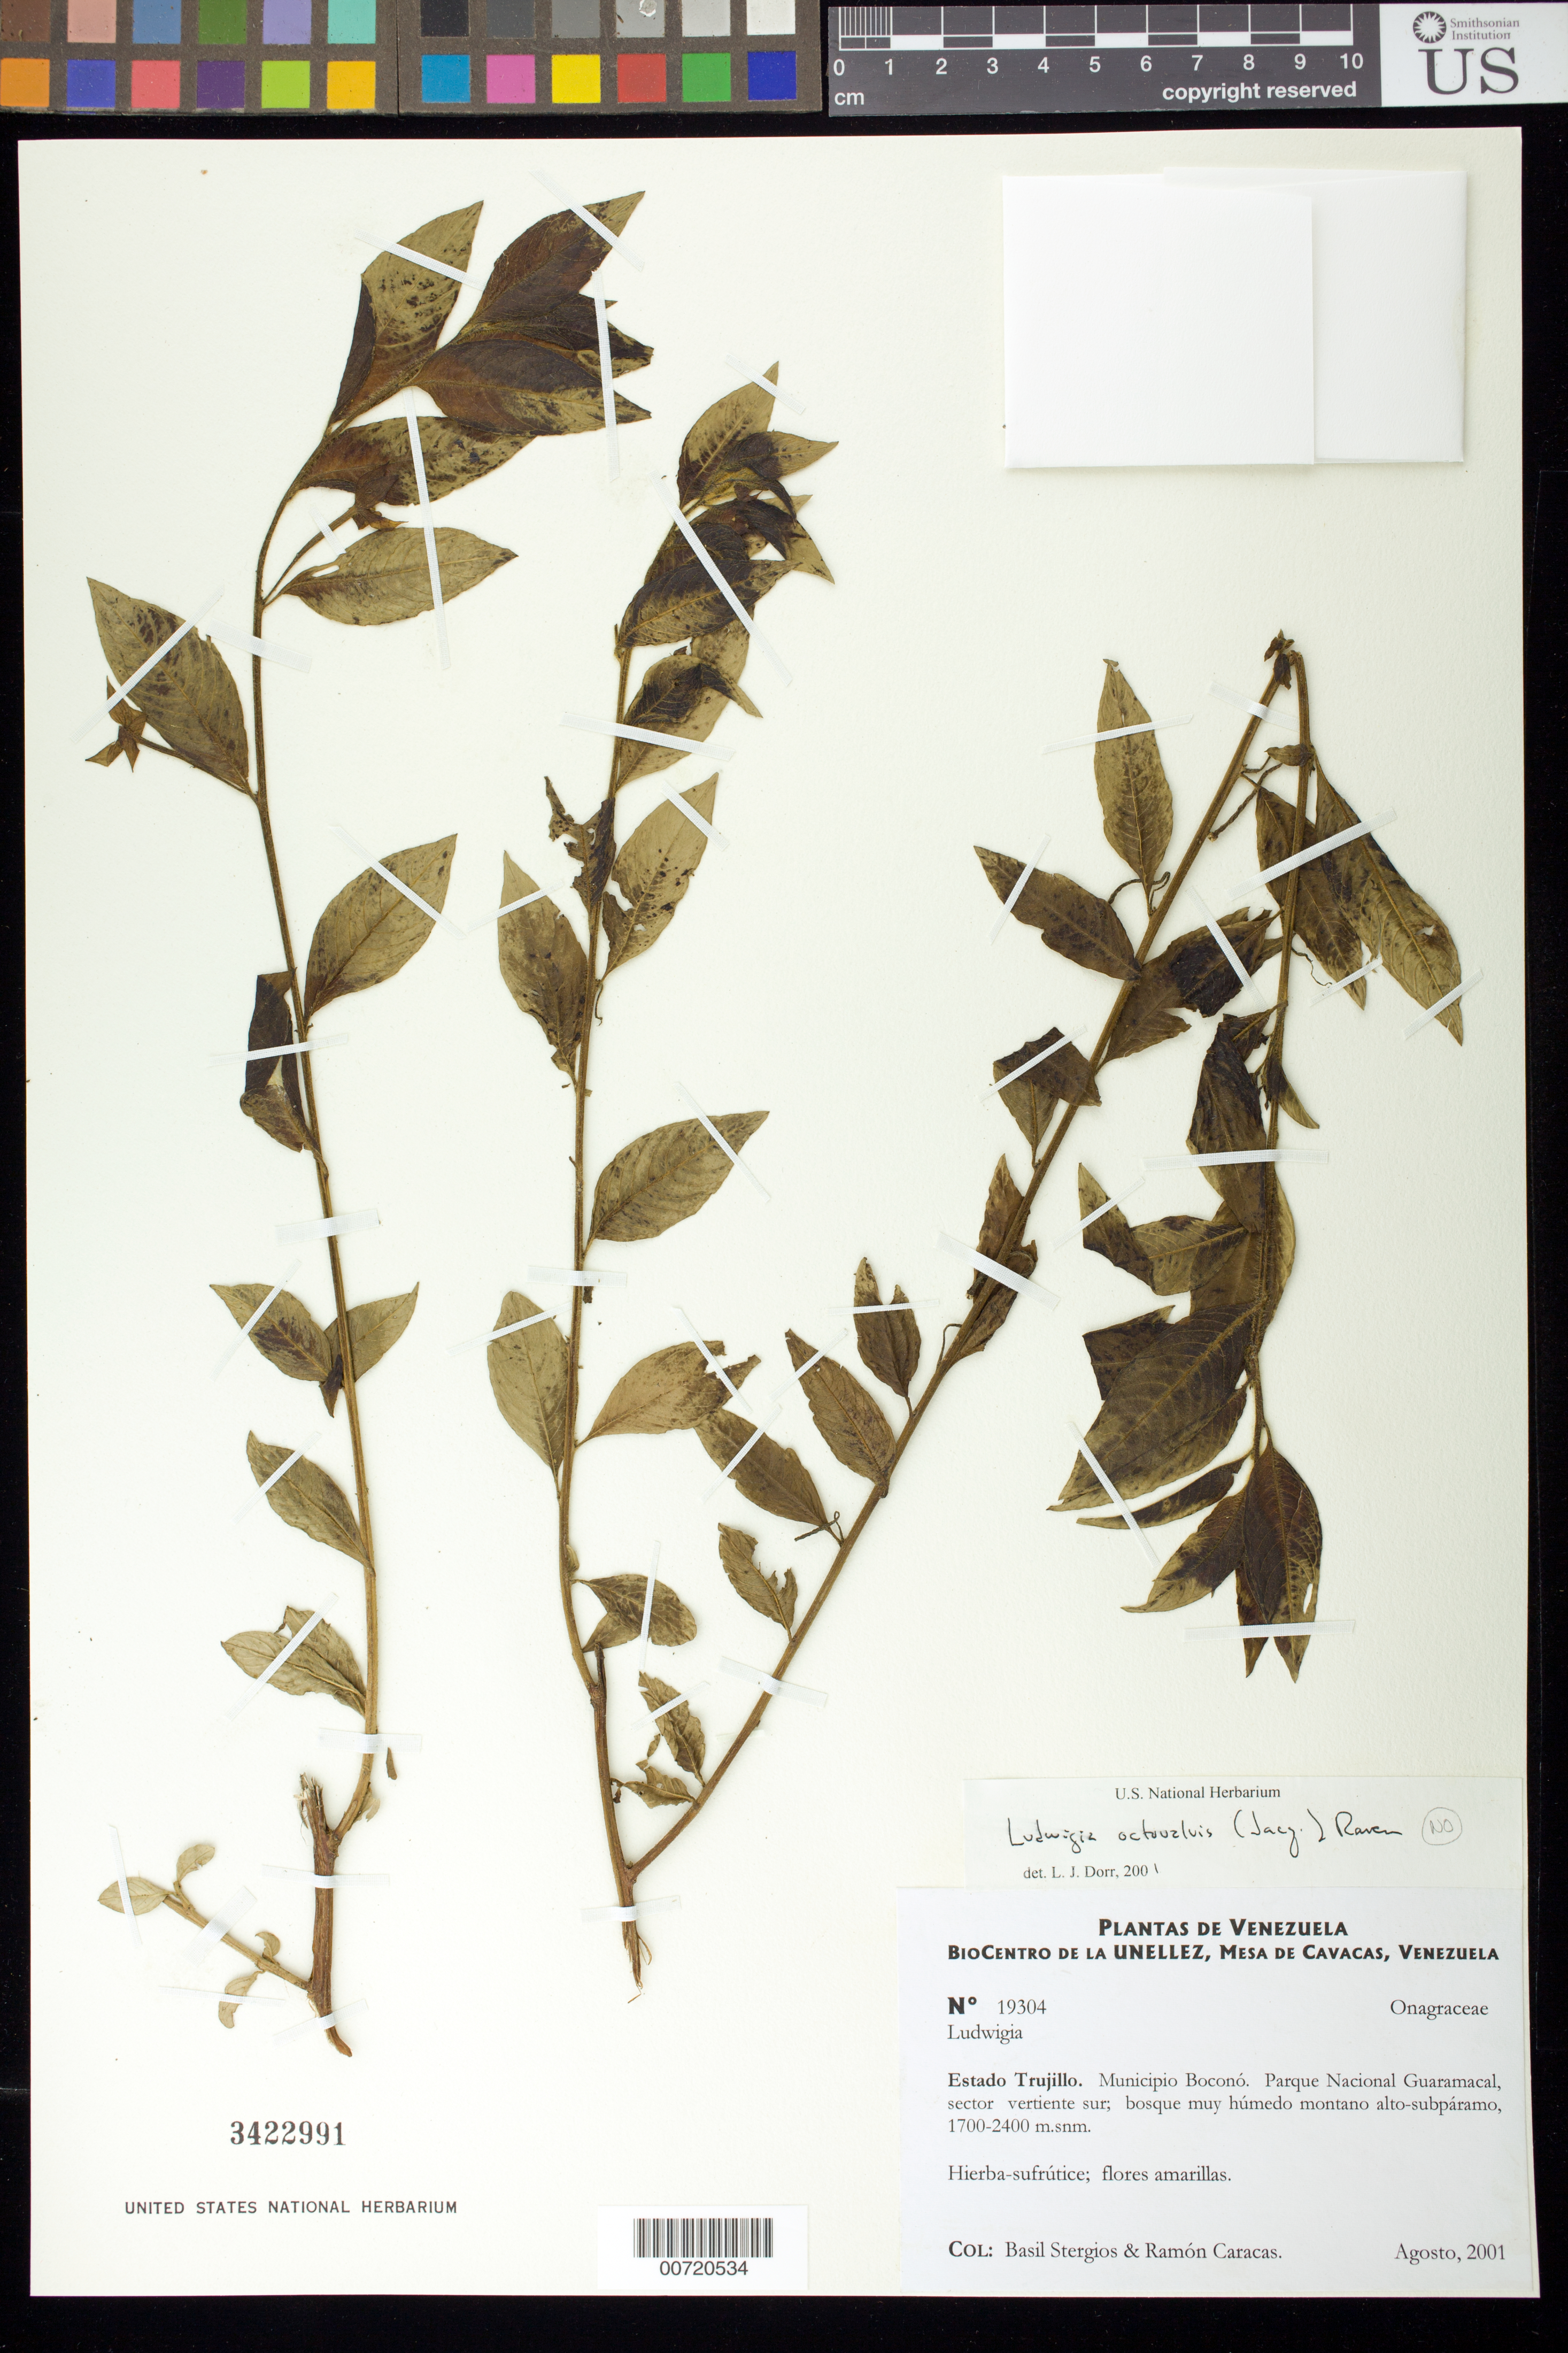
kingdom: Plantae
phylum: Tracheophyta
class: Magnoliopsida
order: Myrtales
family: Onagraceae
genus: Ludwigia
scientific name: Ludwigia octovalvis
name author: (Jacq.) P.H. Raven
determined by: Dorr, L. J., (BOT), Smithsonian Institution - National Museum of Natural History (UNITED STATES)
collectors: B. G. Stergios & R. Caracas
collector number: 19304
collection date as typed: Aug 2001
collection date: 2001-08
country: Venezuela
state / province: Trujillo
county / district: Boconó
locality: Parque Nacional Guaramacal, vertiente sur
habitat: Bosque muy húmedo montano alto-subpáramo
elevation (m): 1700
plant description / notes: PORT, US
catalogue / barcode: US 3422991